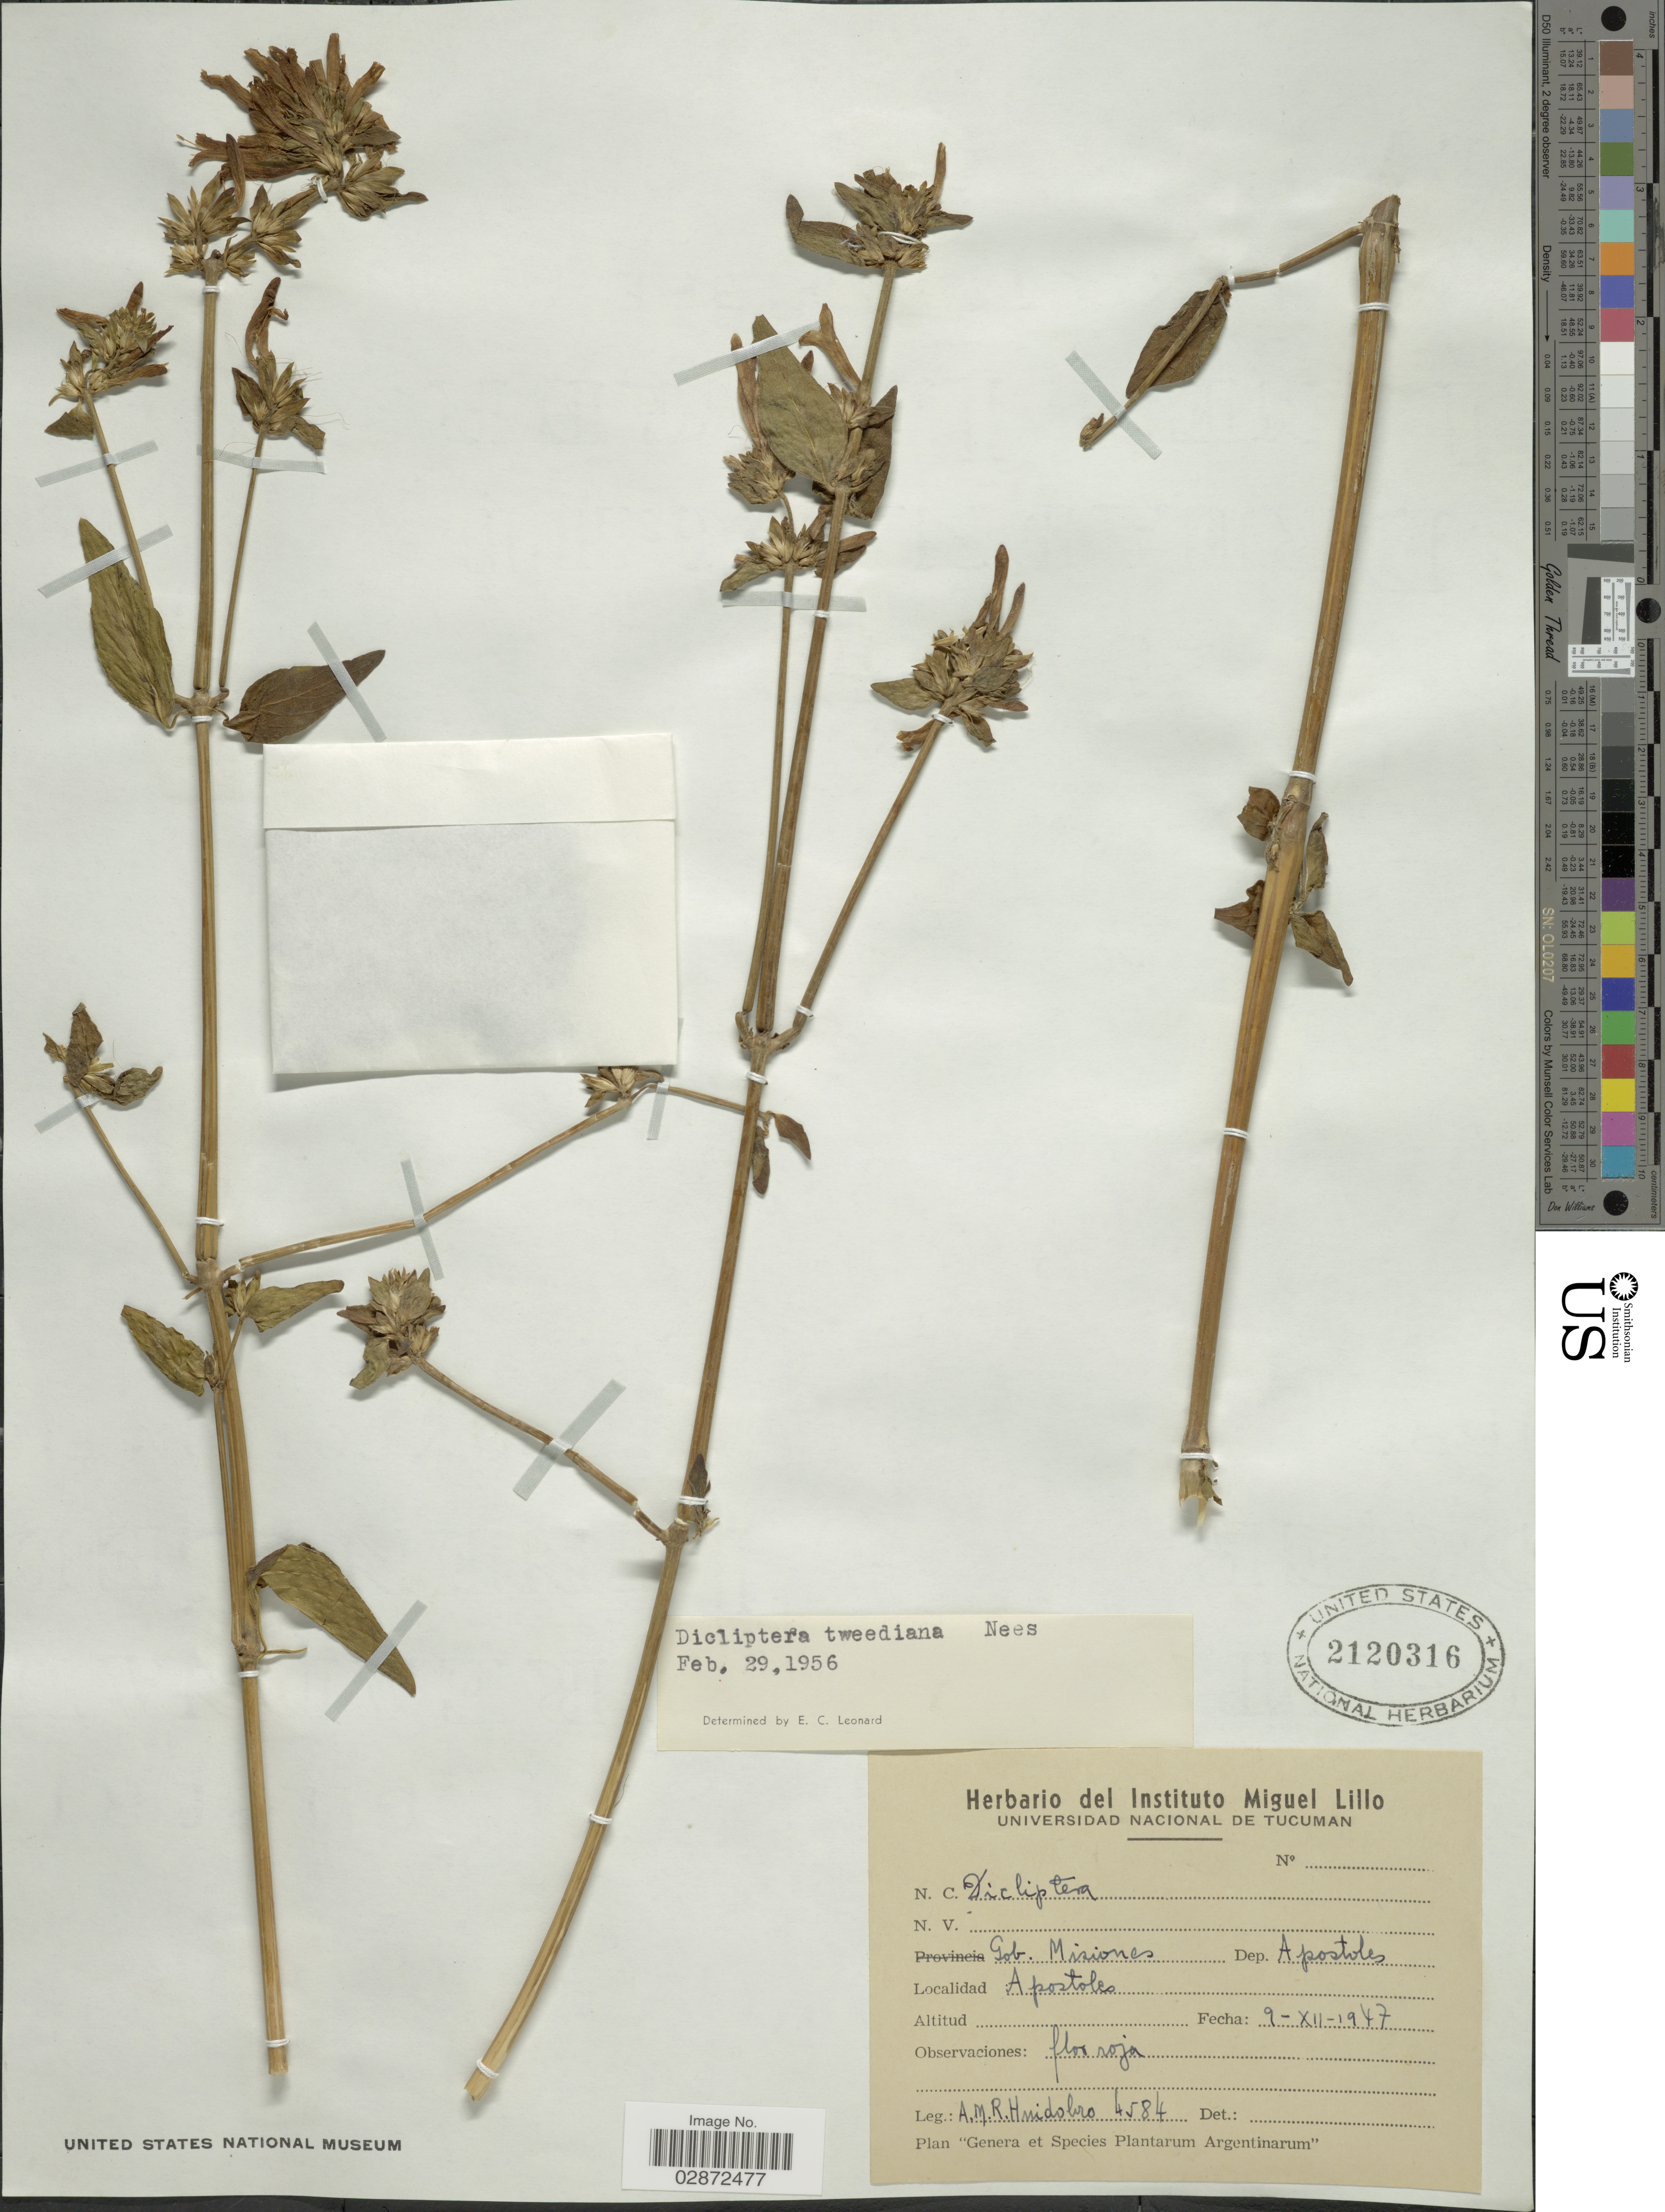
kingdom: Plantae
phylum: Tracheophyta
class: Magnoliopsida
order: Lamiales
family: Acanthaceae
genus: Dicliptera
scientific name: Dicliptera squarrosa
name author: Nees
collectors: A. M. R. Huidobro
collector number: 4584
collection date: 1947-12-09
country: Argentina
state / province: Misiones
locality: Gob. Misiones. Dep. Apostoles. Apostoles.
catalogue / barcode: US 2120316